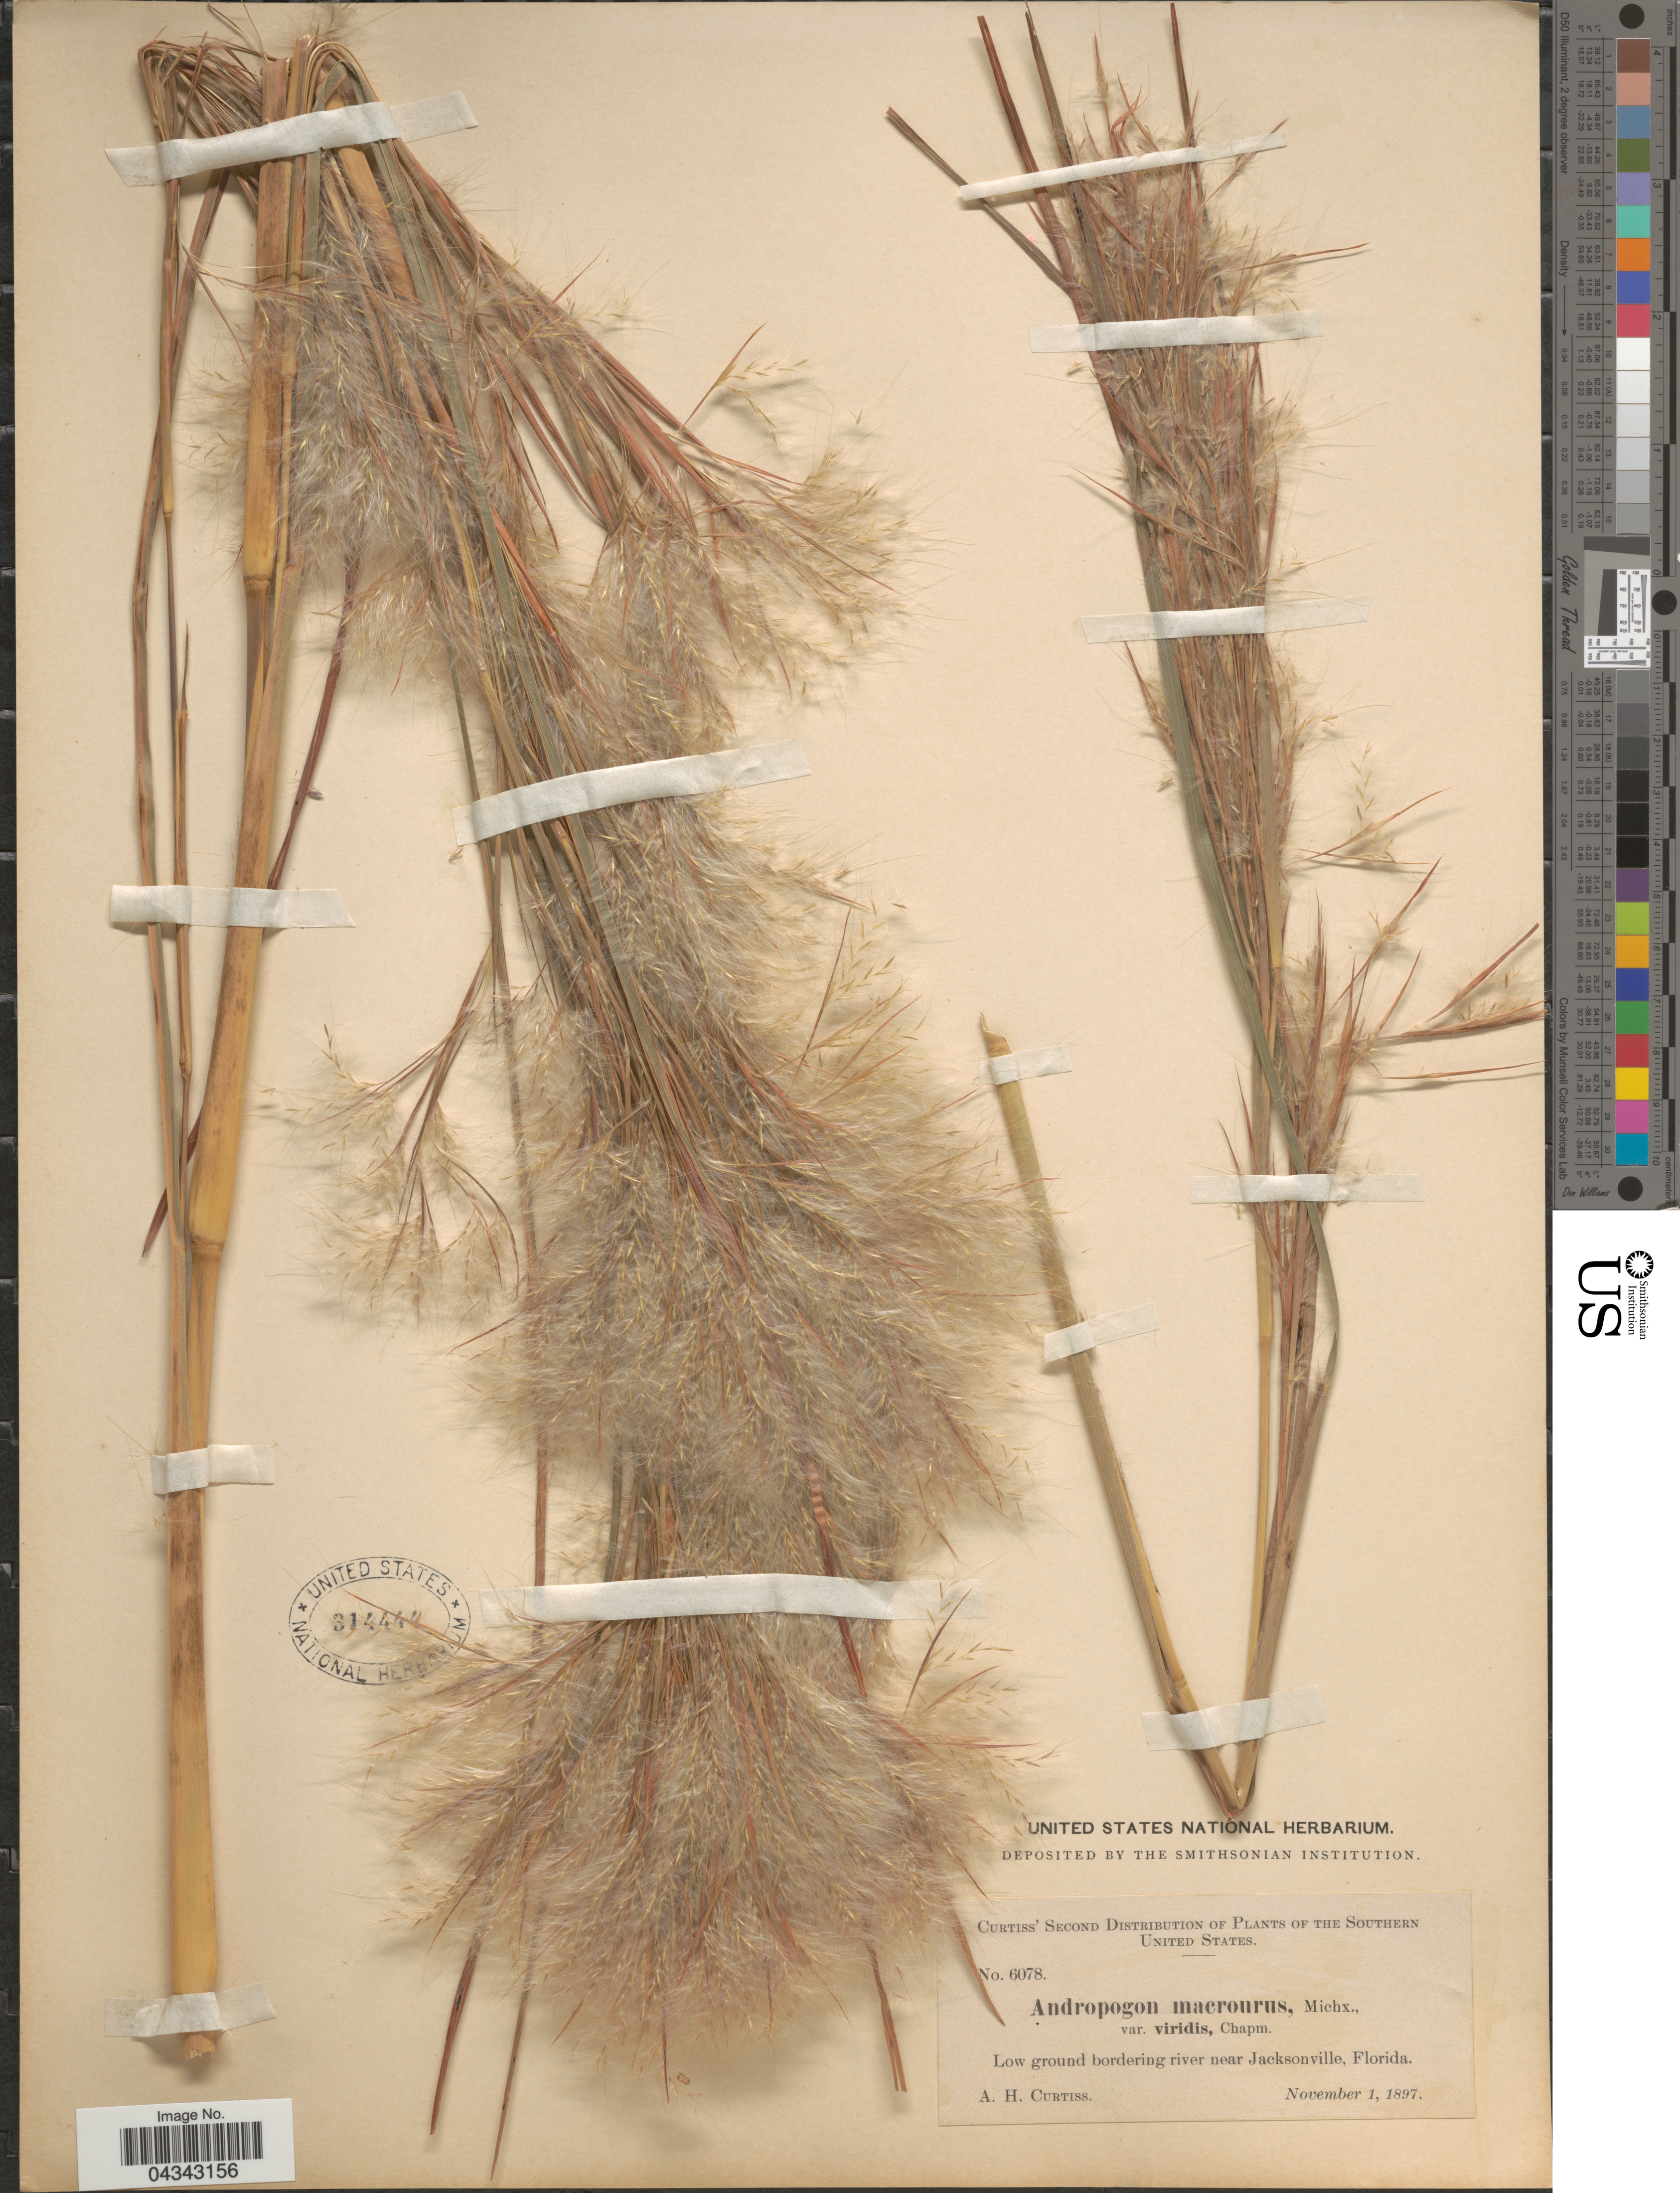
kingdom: Plantae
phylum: Tracheophyta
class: Liliopsida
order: Poales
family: Poaceae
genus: Andropogon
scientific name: Andropogon glomeratus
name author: (Walter) Britton, Stearns & Poggenb.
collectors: A. H. Curtiss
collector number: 6078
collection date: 1897-11-01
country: United States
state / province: Florida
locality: Southern United States. Low ground bordering river near Jacksonville.